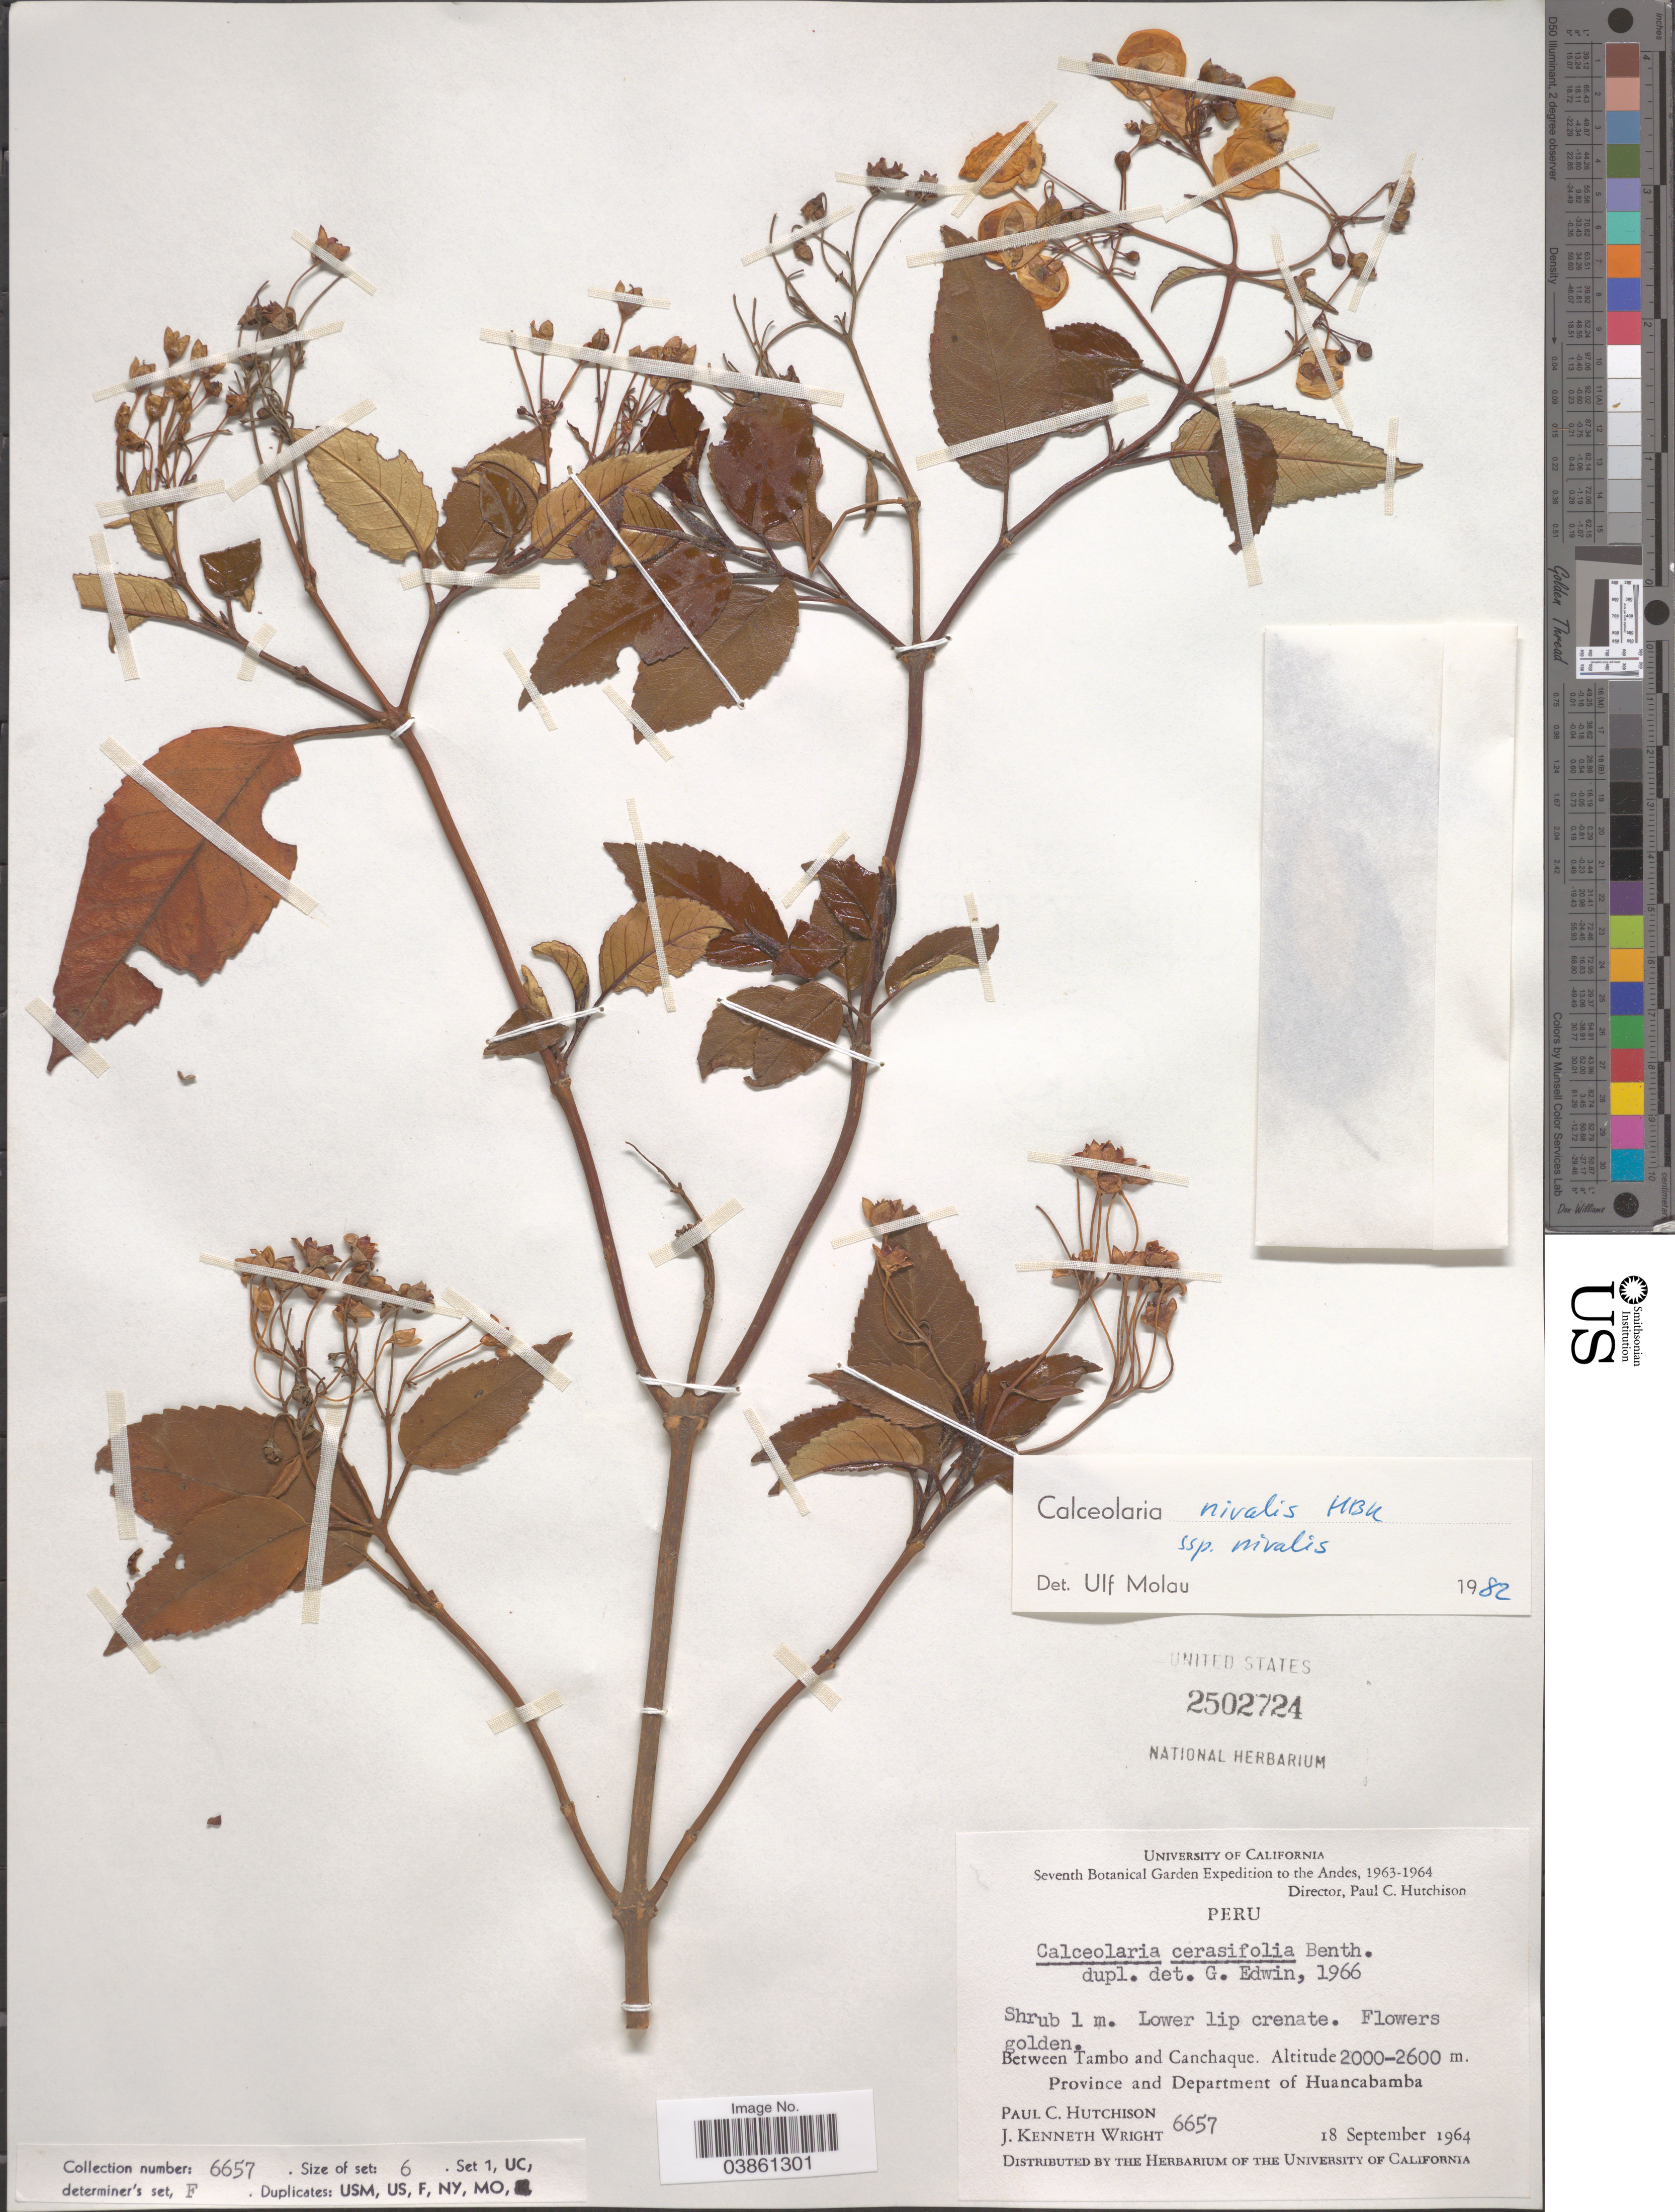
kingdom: Plantae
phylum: Tracheophyta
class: Magnoliopsida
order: Lamiales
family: Calceolariaceae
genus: Calceolaria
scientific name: Calceolaria nivalis subsp. nivalis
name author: Kunth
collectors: P. C. Hutchison & J. K. Wright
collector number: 6657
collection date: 1964-09-18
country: Peru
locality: The Andes. Between Tambo and Canchaque. Province and Department of Huancabamba.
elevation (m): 2000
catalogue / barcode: US 2502724